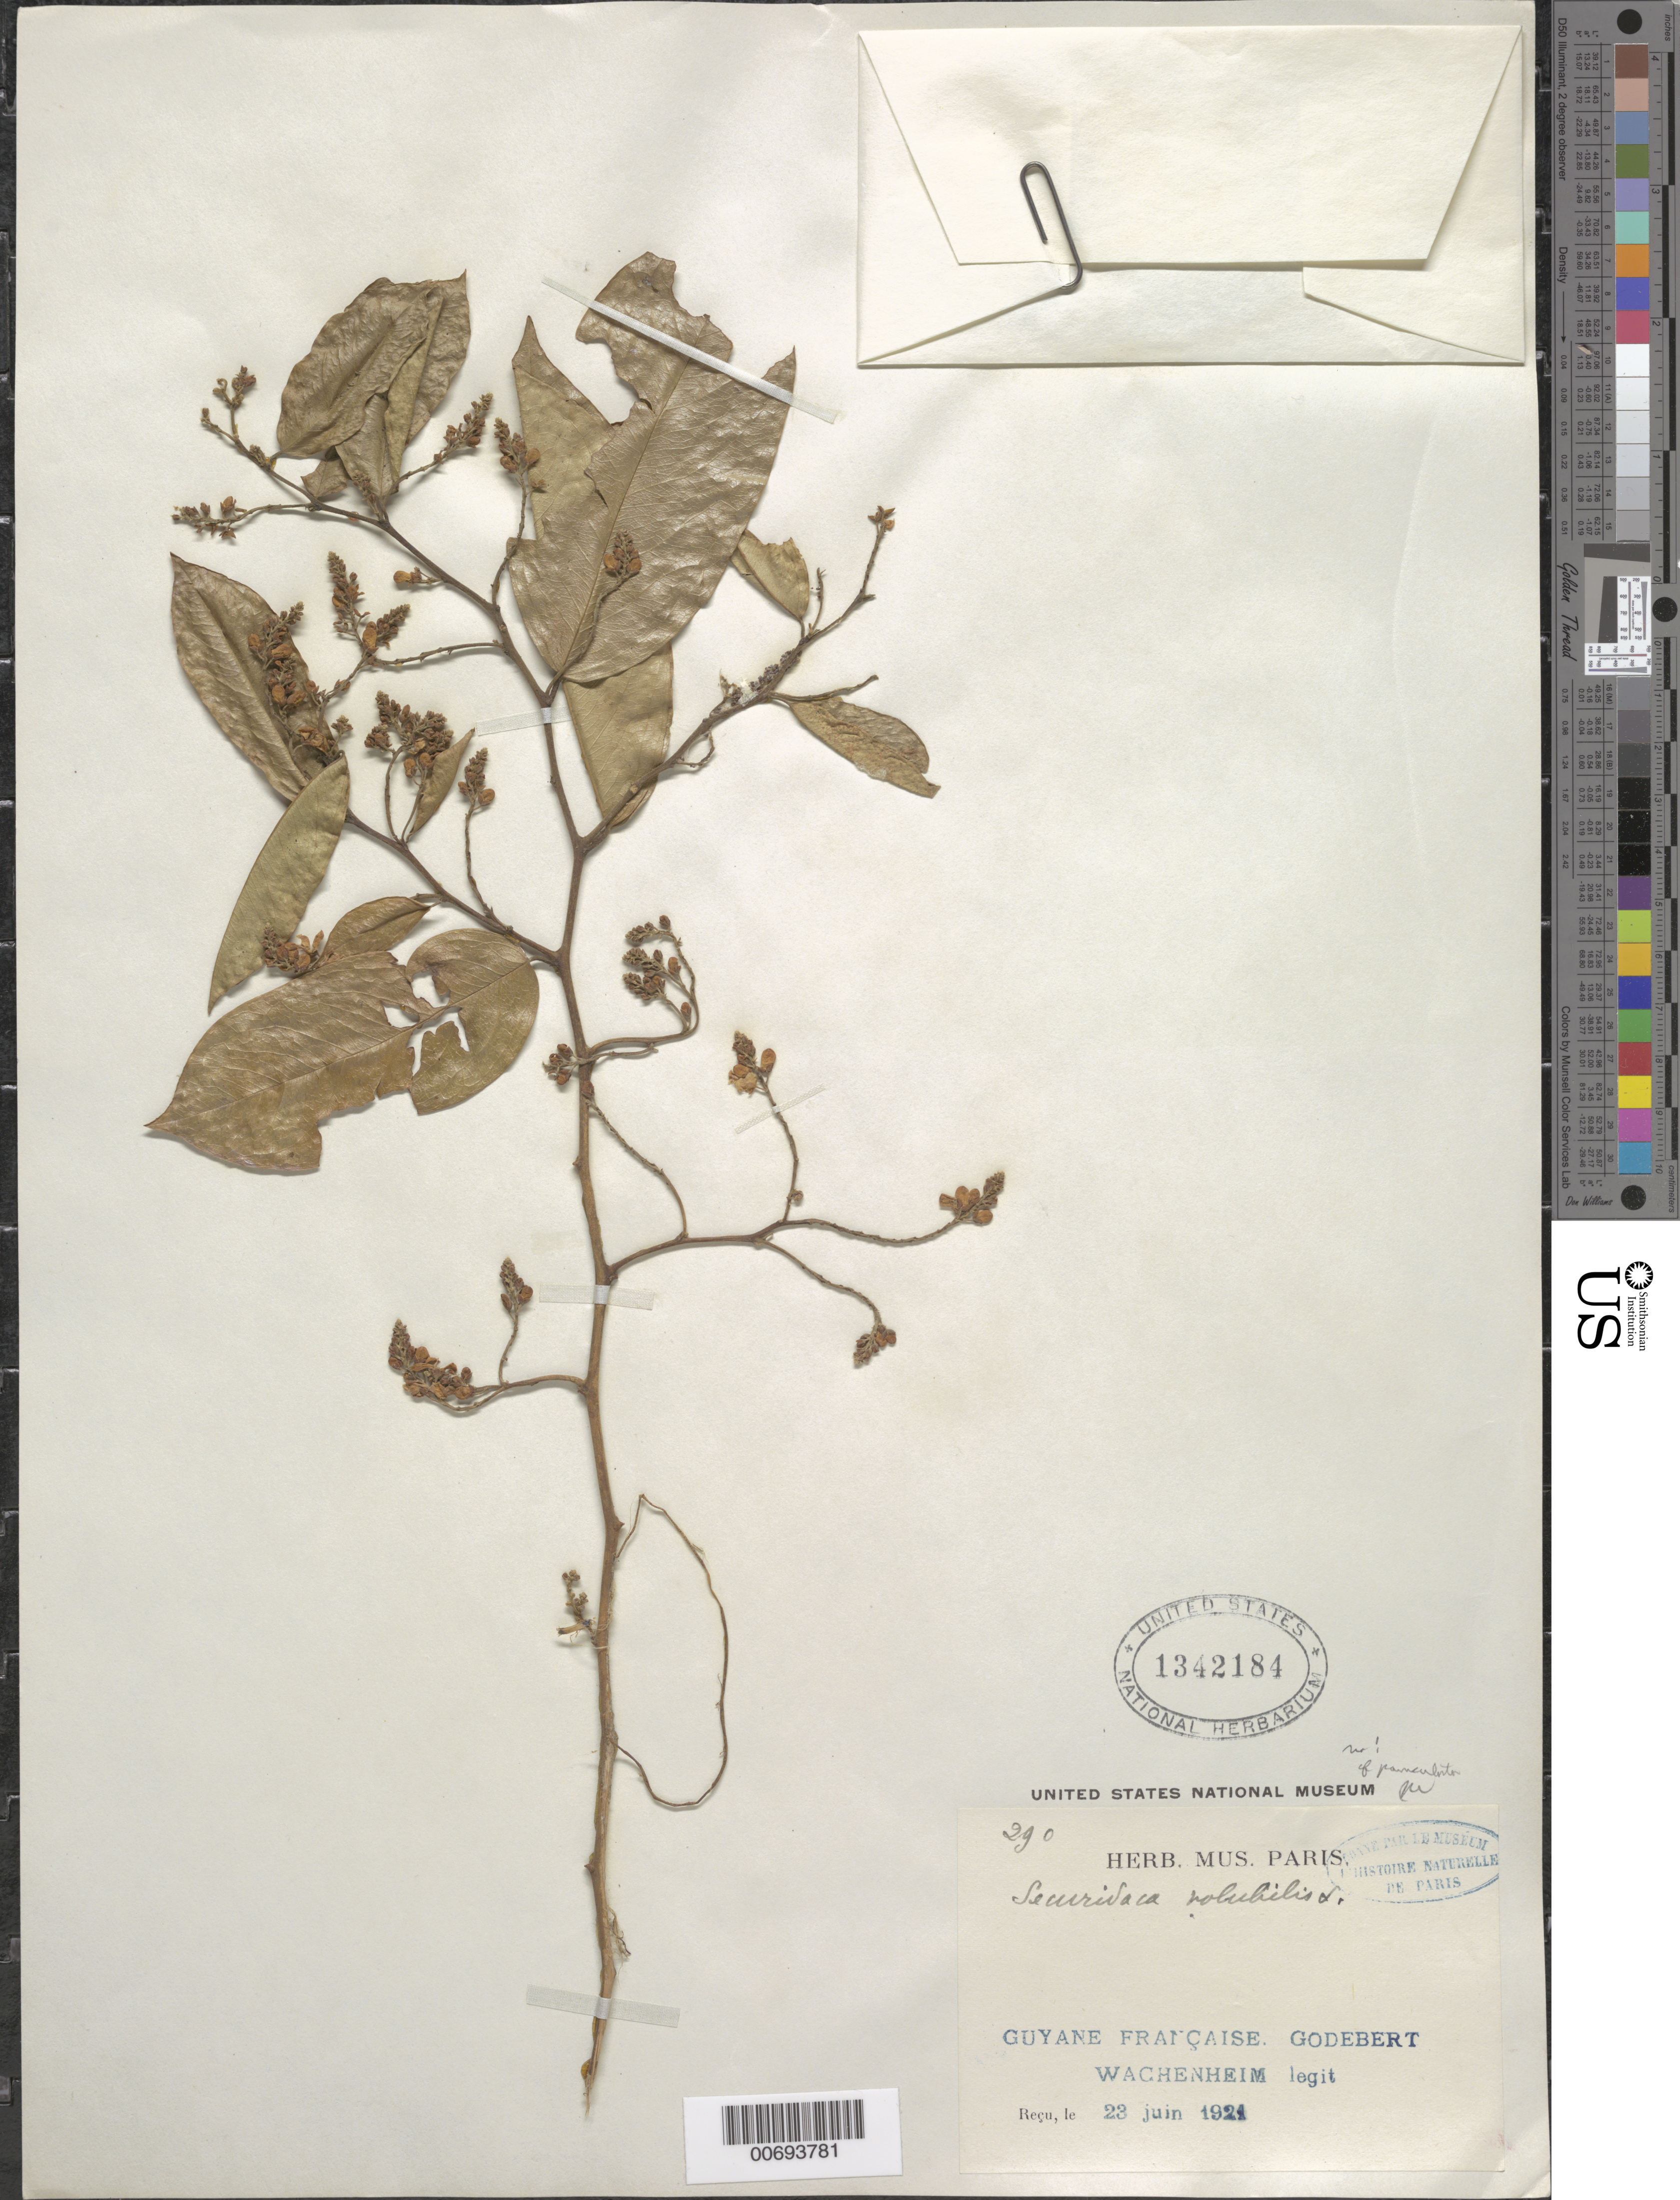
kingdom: Plantae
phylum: Tracheophyta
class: Magnoliopsida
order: Fabales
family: Polygalaceae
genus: Securidaca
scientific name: Securidaca volubilis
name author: L.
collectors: G. Wachenheim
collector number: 290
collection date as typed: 23-Jun-21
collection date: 1921-06-23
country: French Guiana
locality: Godebert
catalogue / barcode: US 1342184